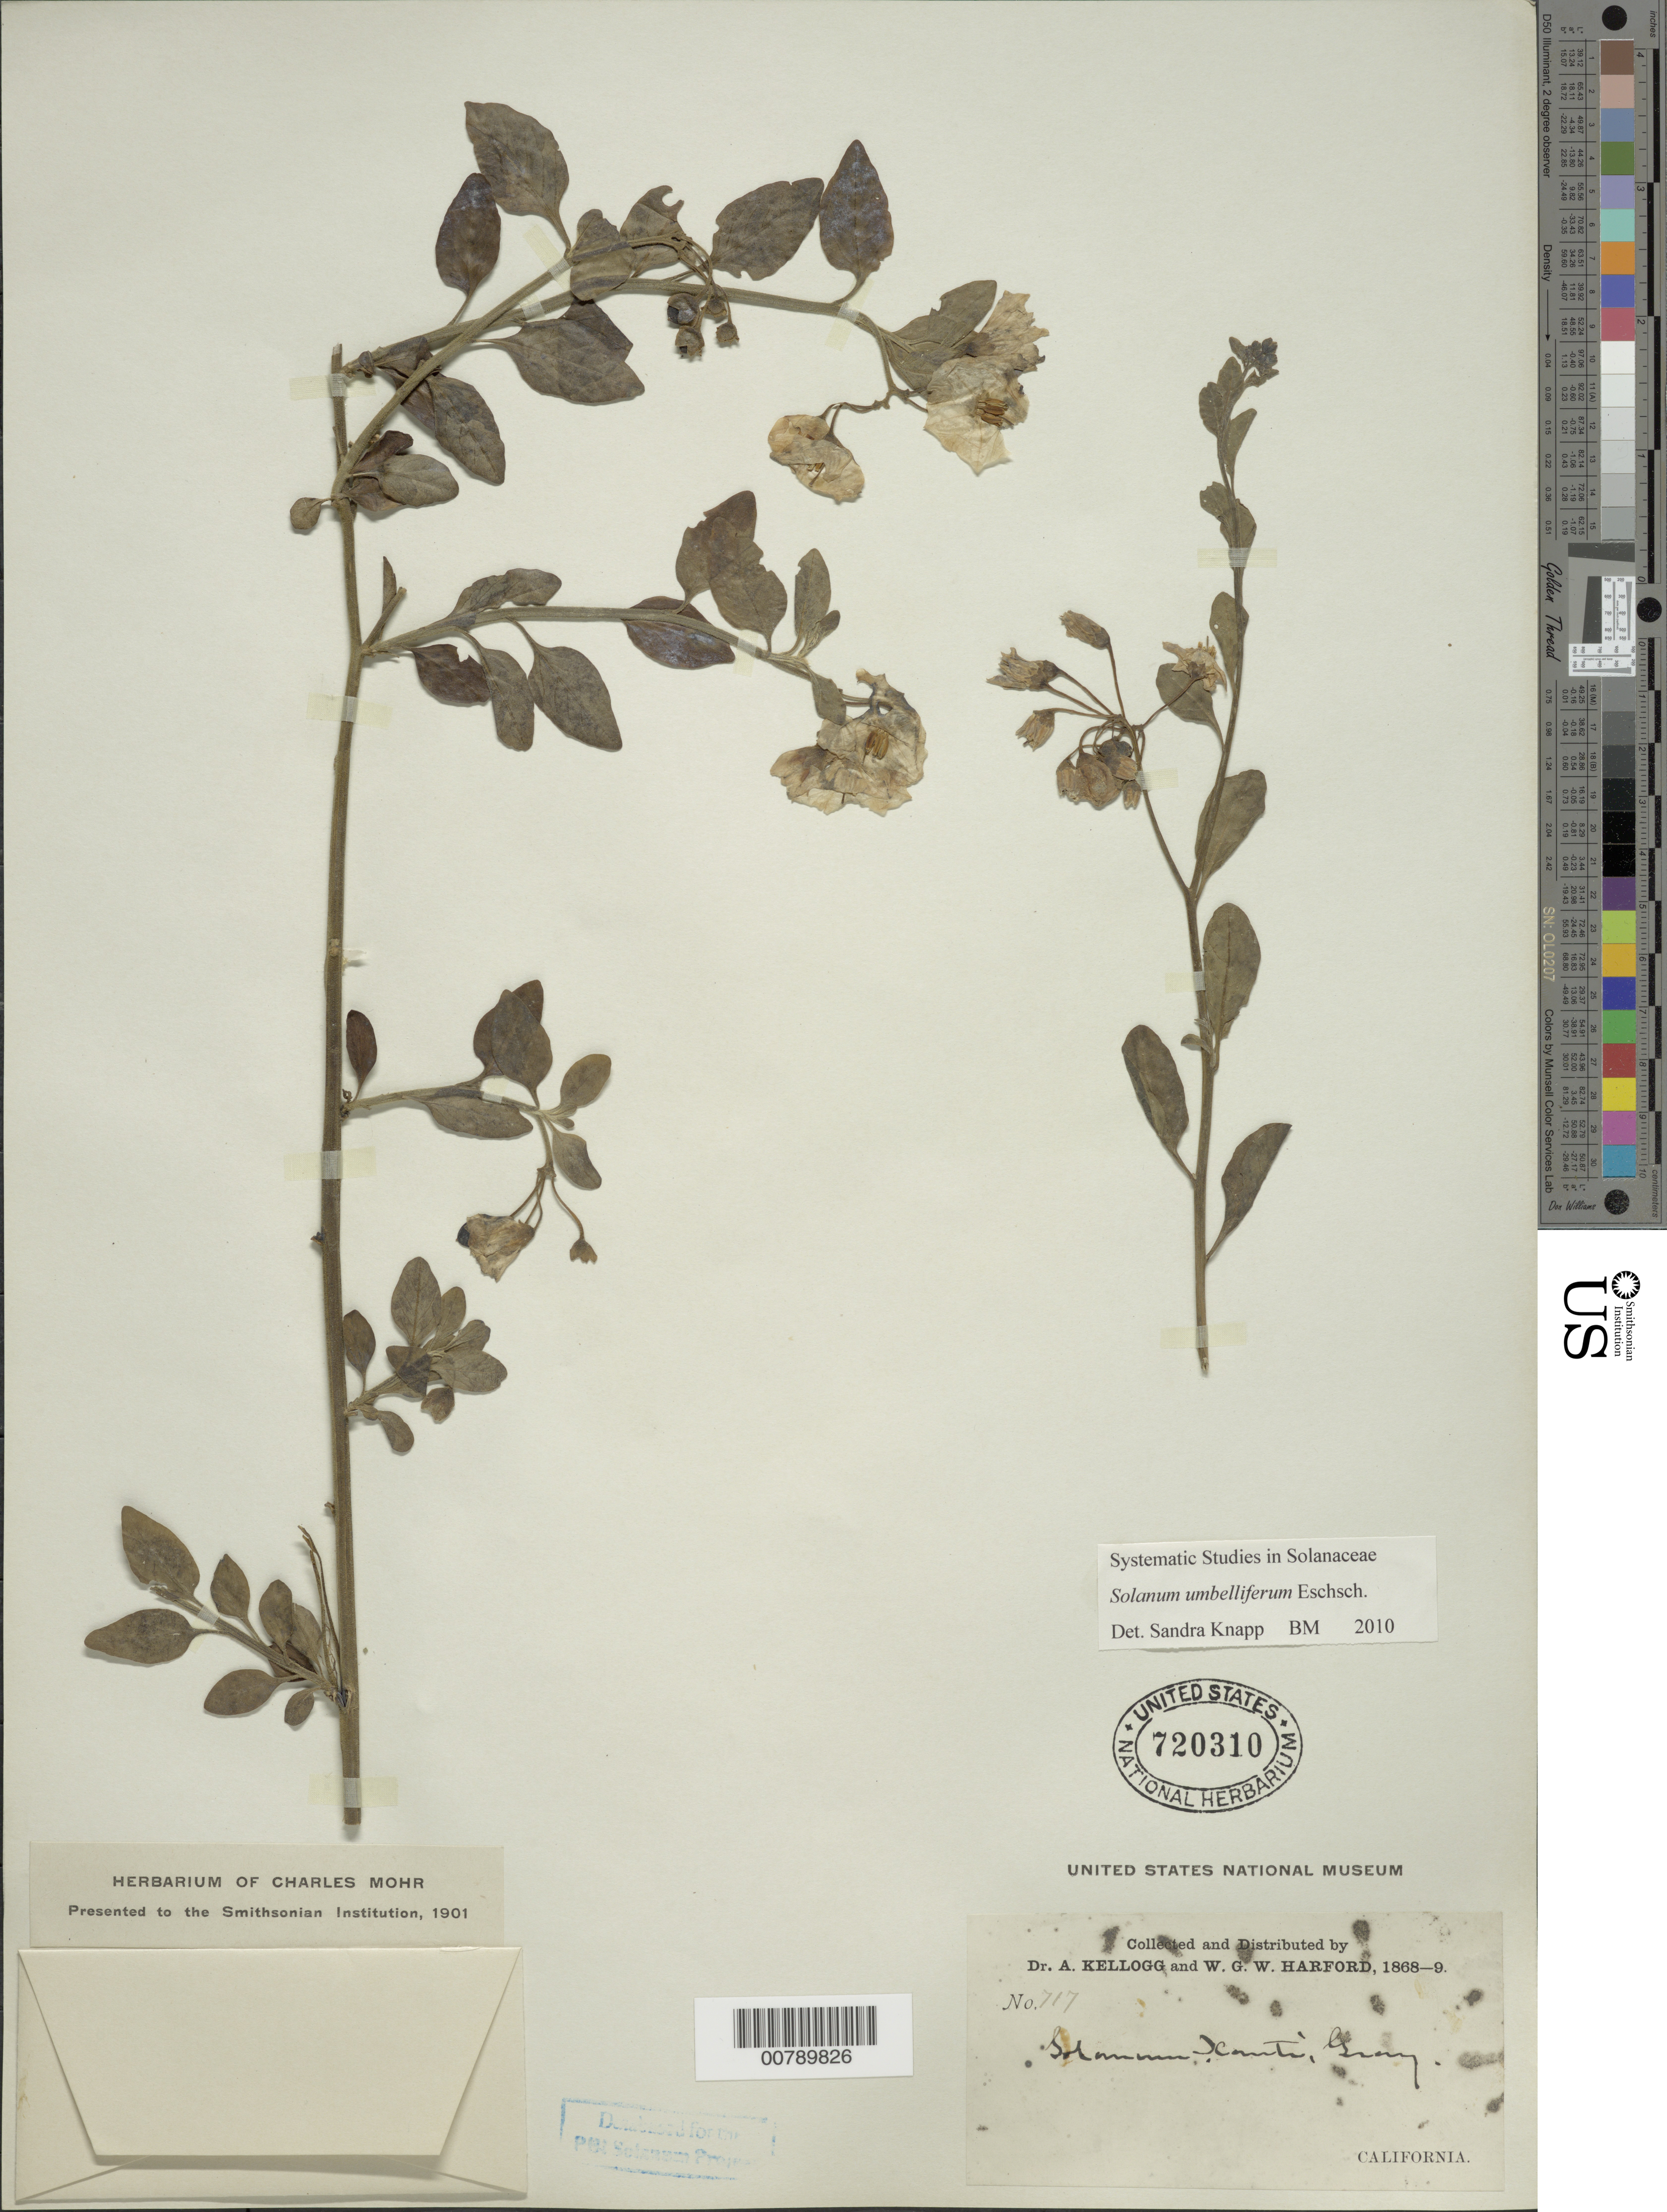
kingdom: Plantae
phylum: Tracheophyta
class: Magnoliopsida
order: Solanales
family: Solanaceae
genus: Solanum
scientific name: Solanum umbelliferum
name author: Eschsch.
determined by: Knapp, S. D.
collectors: A. Kellogg & W. G. W. Harford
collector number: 717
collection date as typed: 23 Mar 1869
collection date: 1869-03-23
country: United States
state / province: California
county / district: San Francisco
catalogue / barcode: US 720310